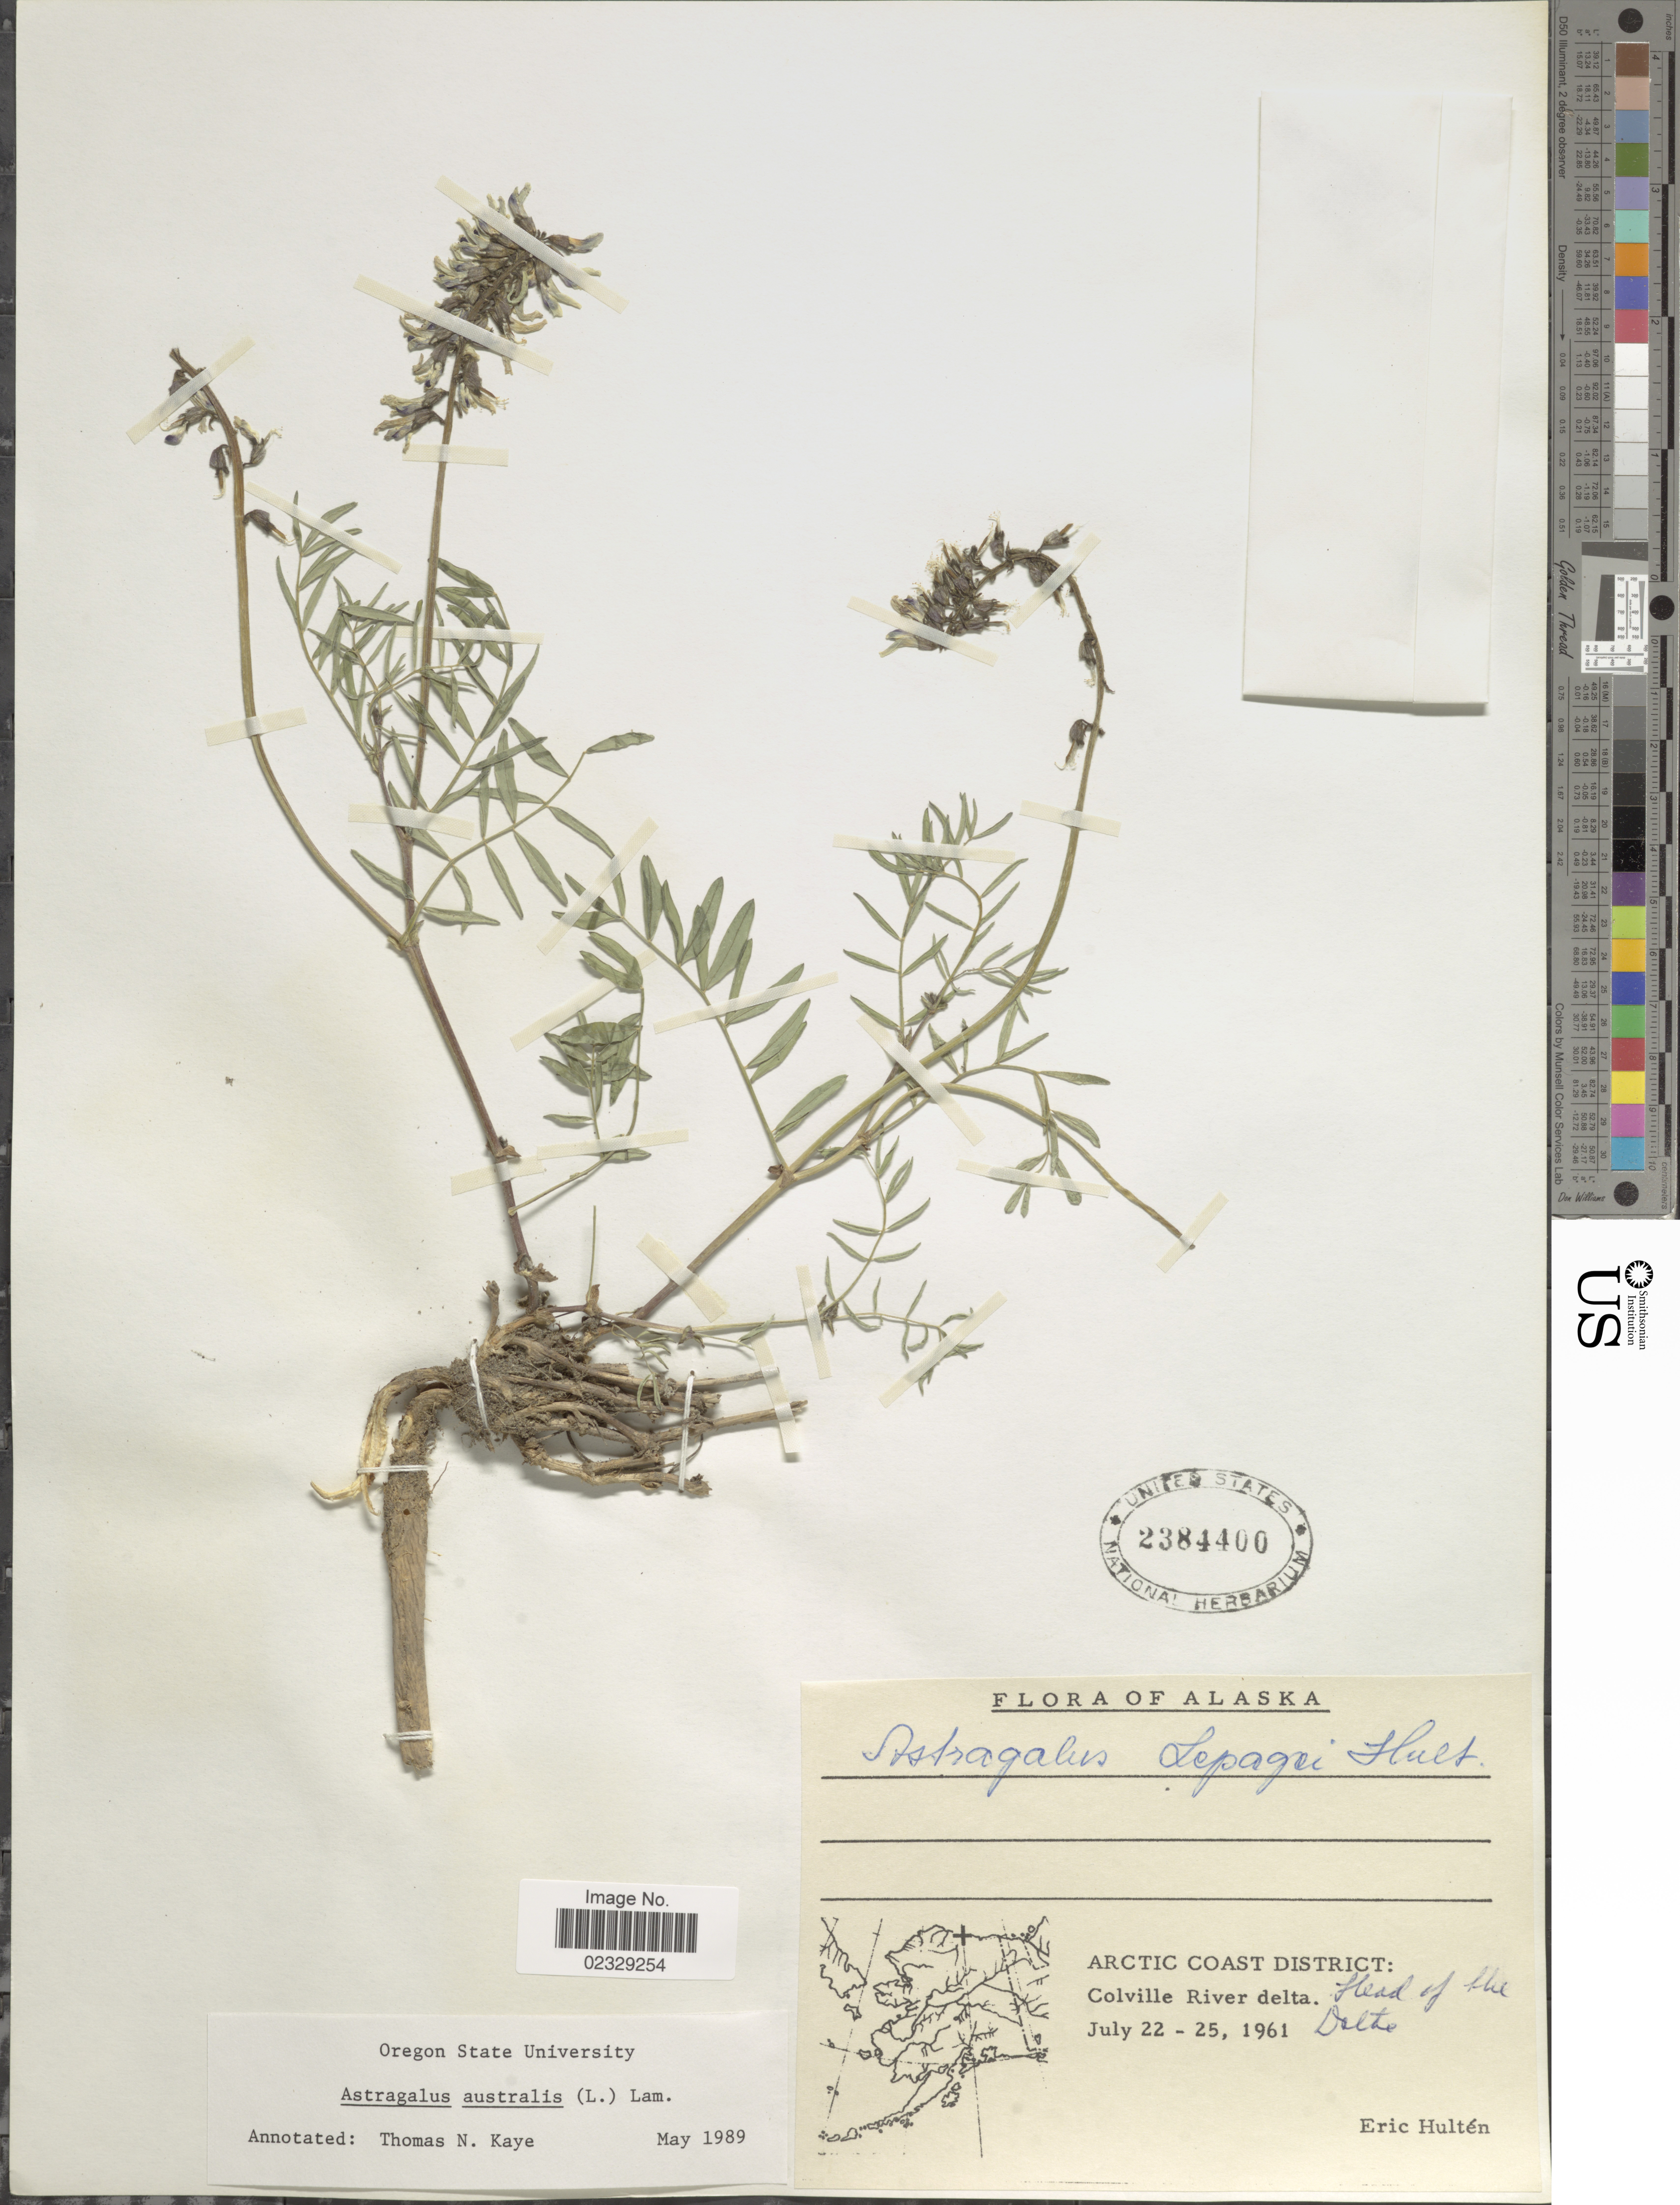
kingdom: Plantae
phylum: Tracheophyta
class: Magnoliopsida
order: Fabales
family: Fabaceae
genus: Astragalus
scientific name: Astragalus australis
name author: (L.) Lam.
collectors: E. G. Hultén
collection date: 1961-07-22/1961-07-25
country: United States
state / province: Alaska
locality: Arctic Coast District: Colville River delta. head of the Delta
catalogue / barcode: US 2384400